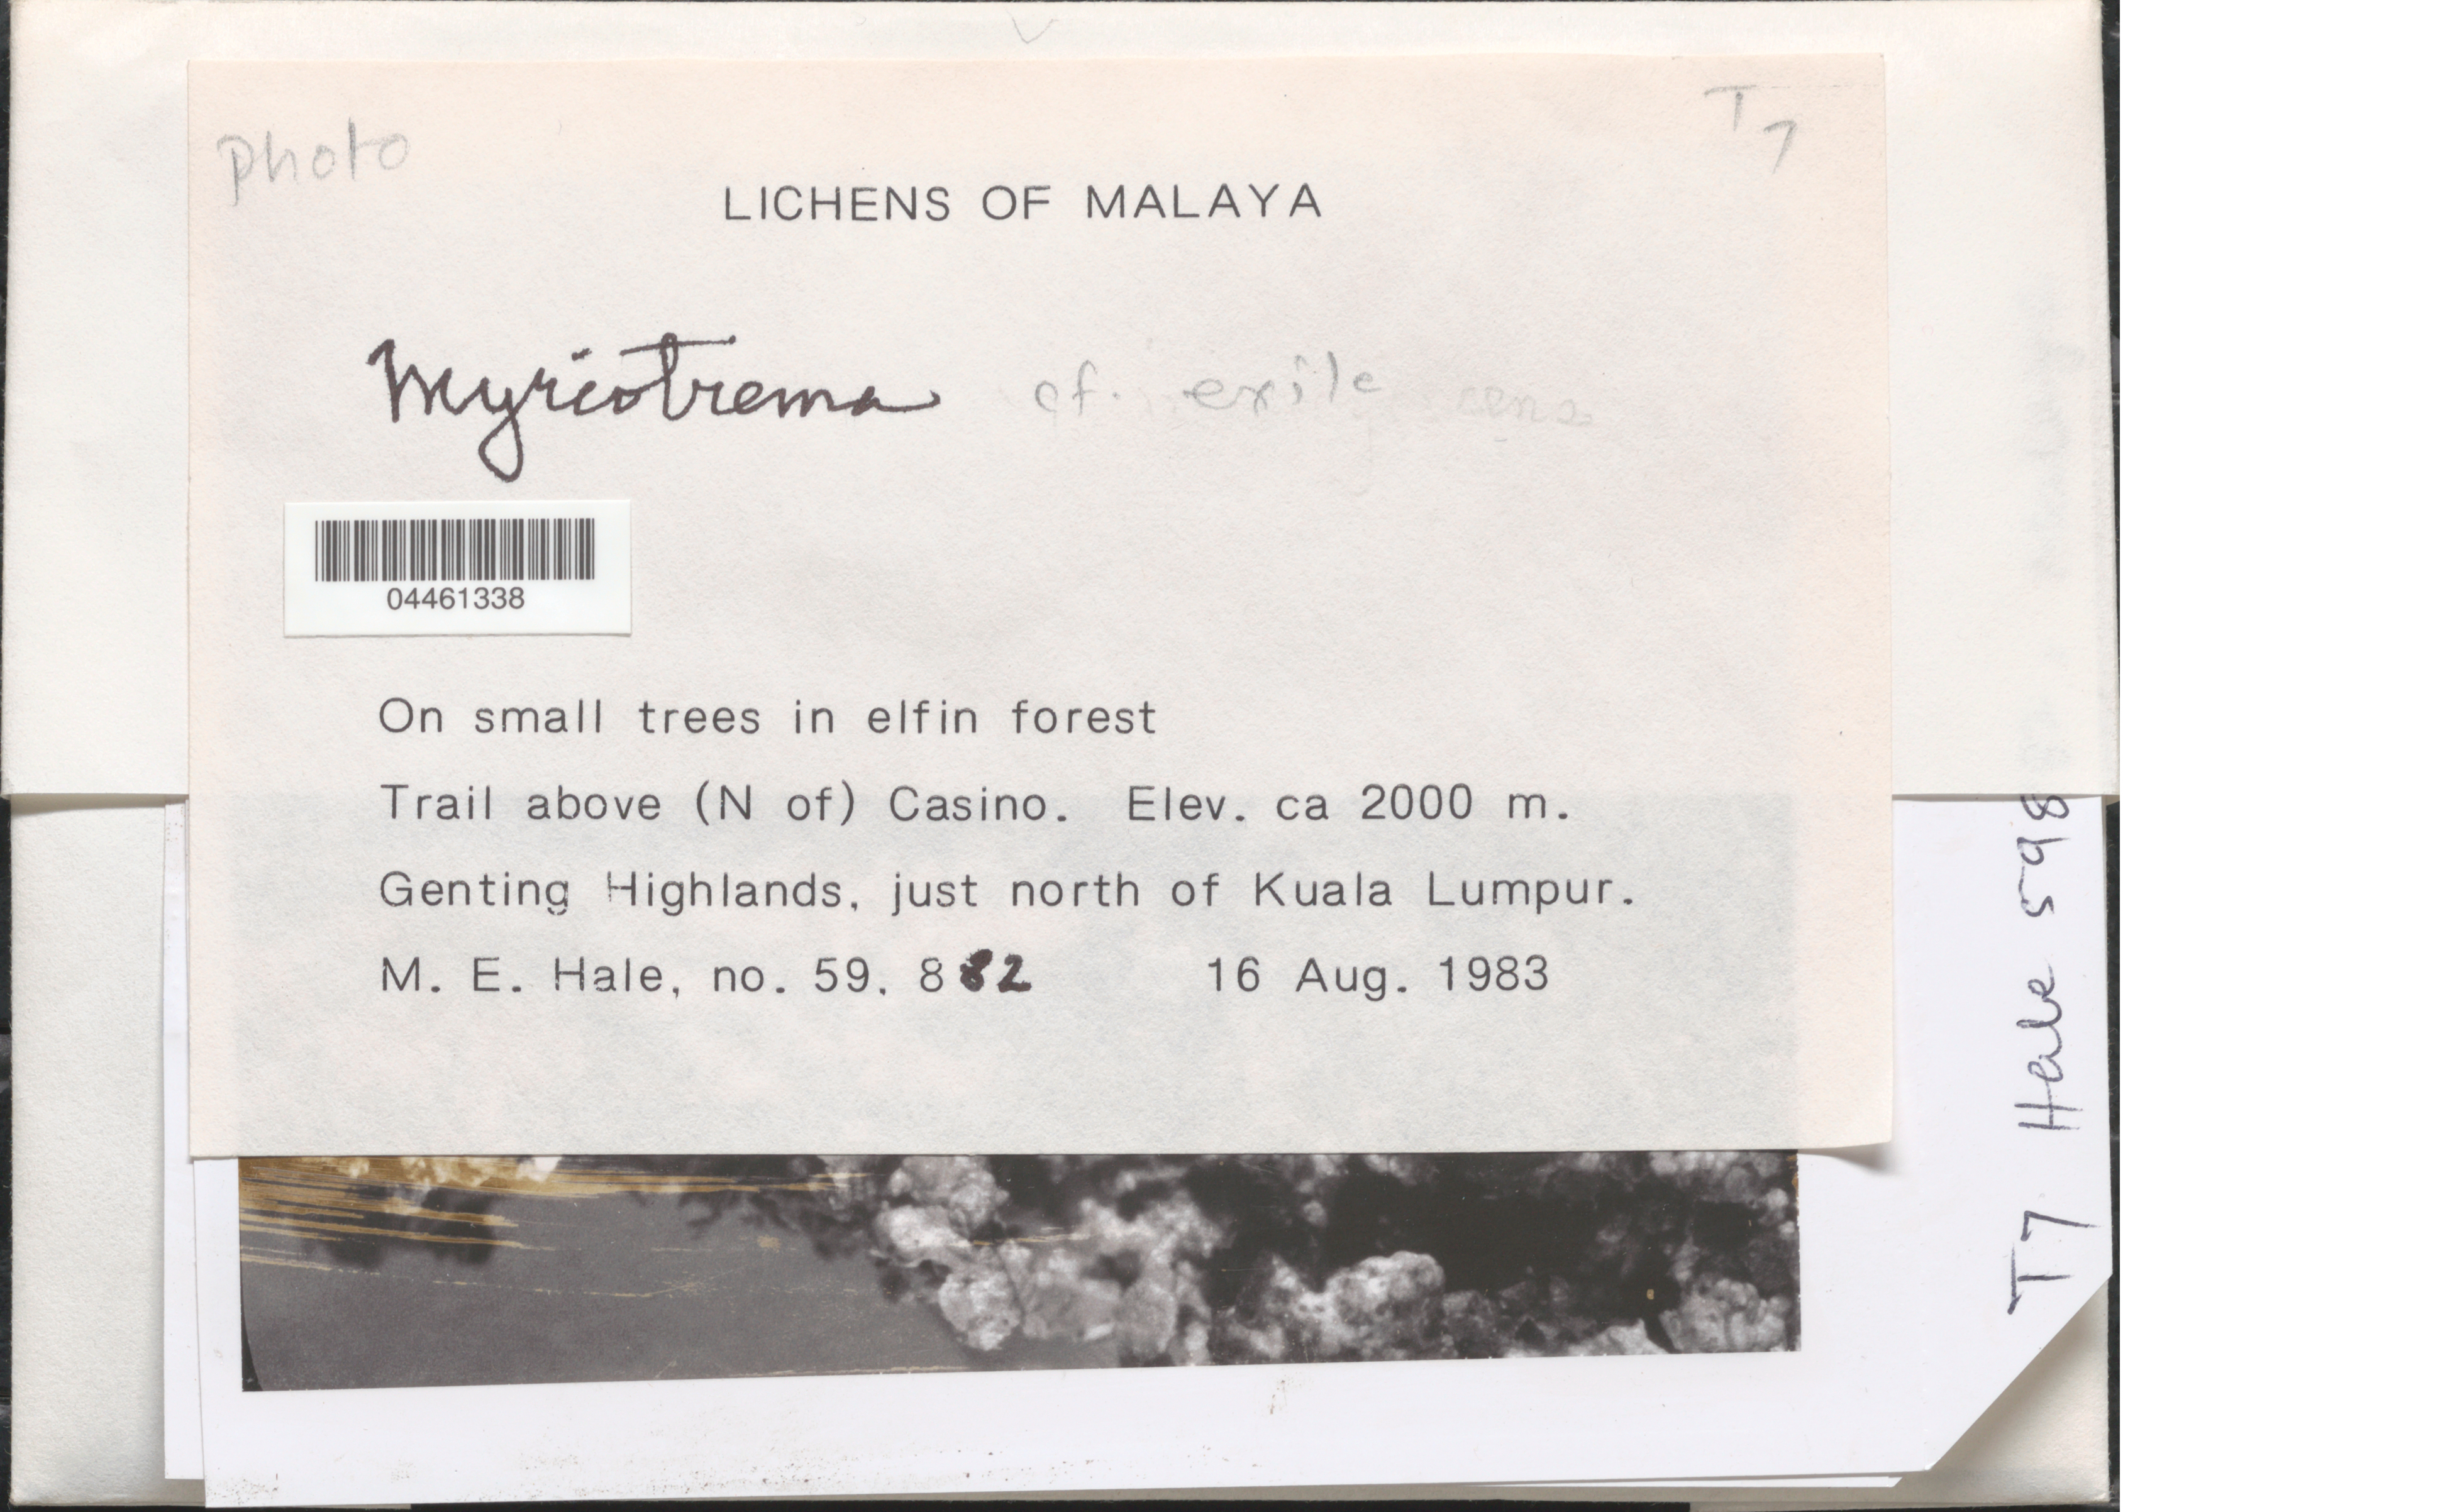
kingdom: Fungi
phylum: Ascomycota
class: Lecanoromycetes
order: Ostropales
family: Graphidaceae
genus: Myriotrema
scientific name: Myriotrema exile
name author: (Hale) Hale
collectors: M. Hale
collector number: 59882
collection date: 1983-08-16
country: Malaysia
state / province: Kuala Lumpur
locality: Malaya. Trail above (N of) Casino. Genting Highlands, just north of Kuala Lumpur.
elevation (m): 2000